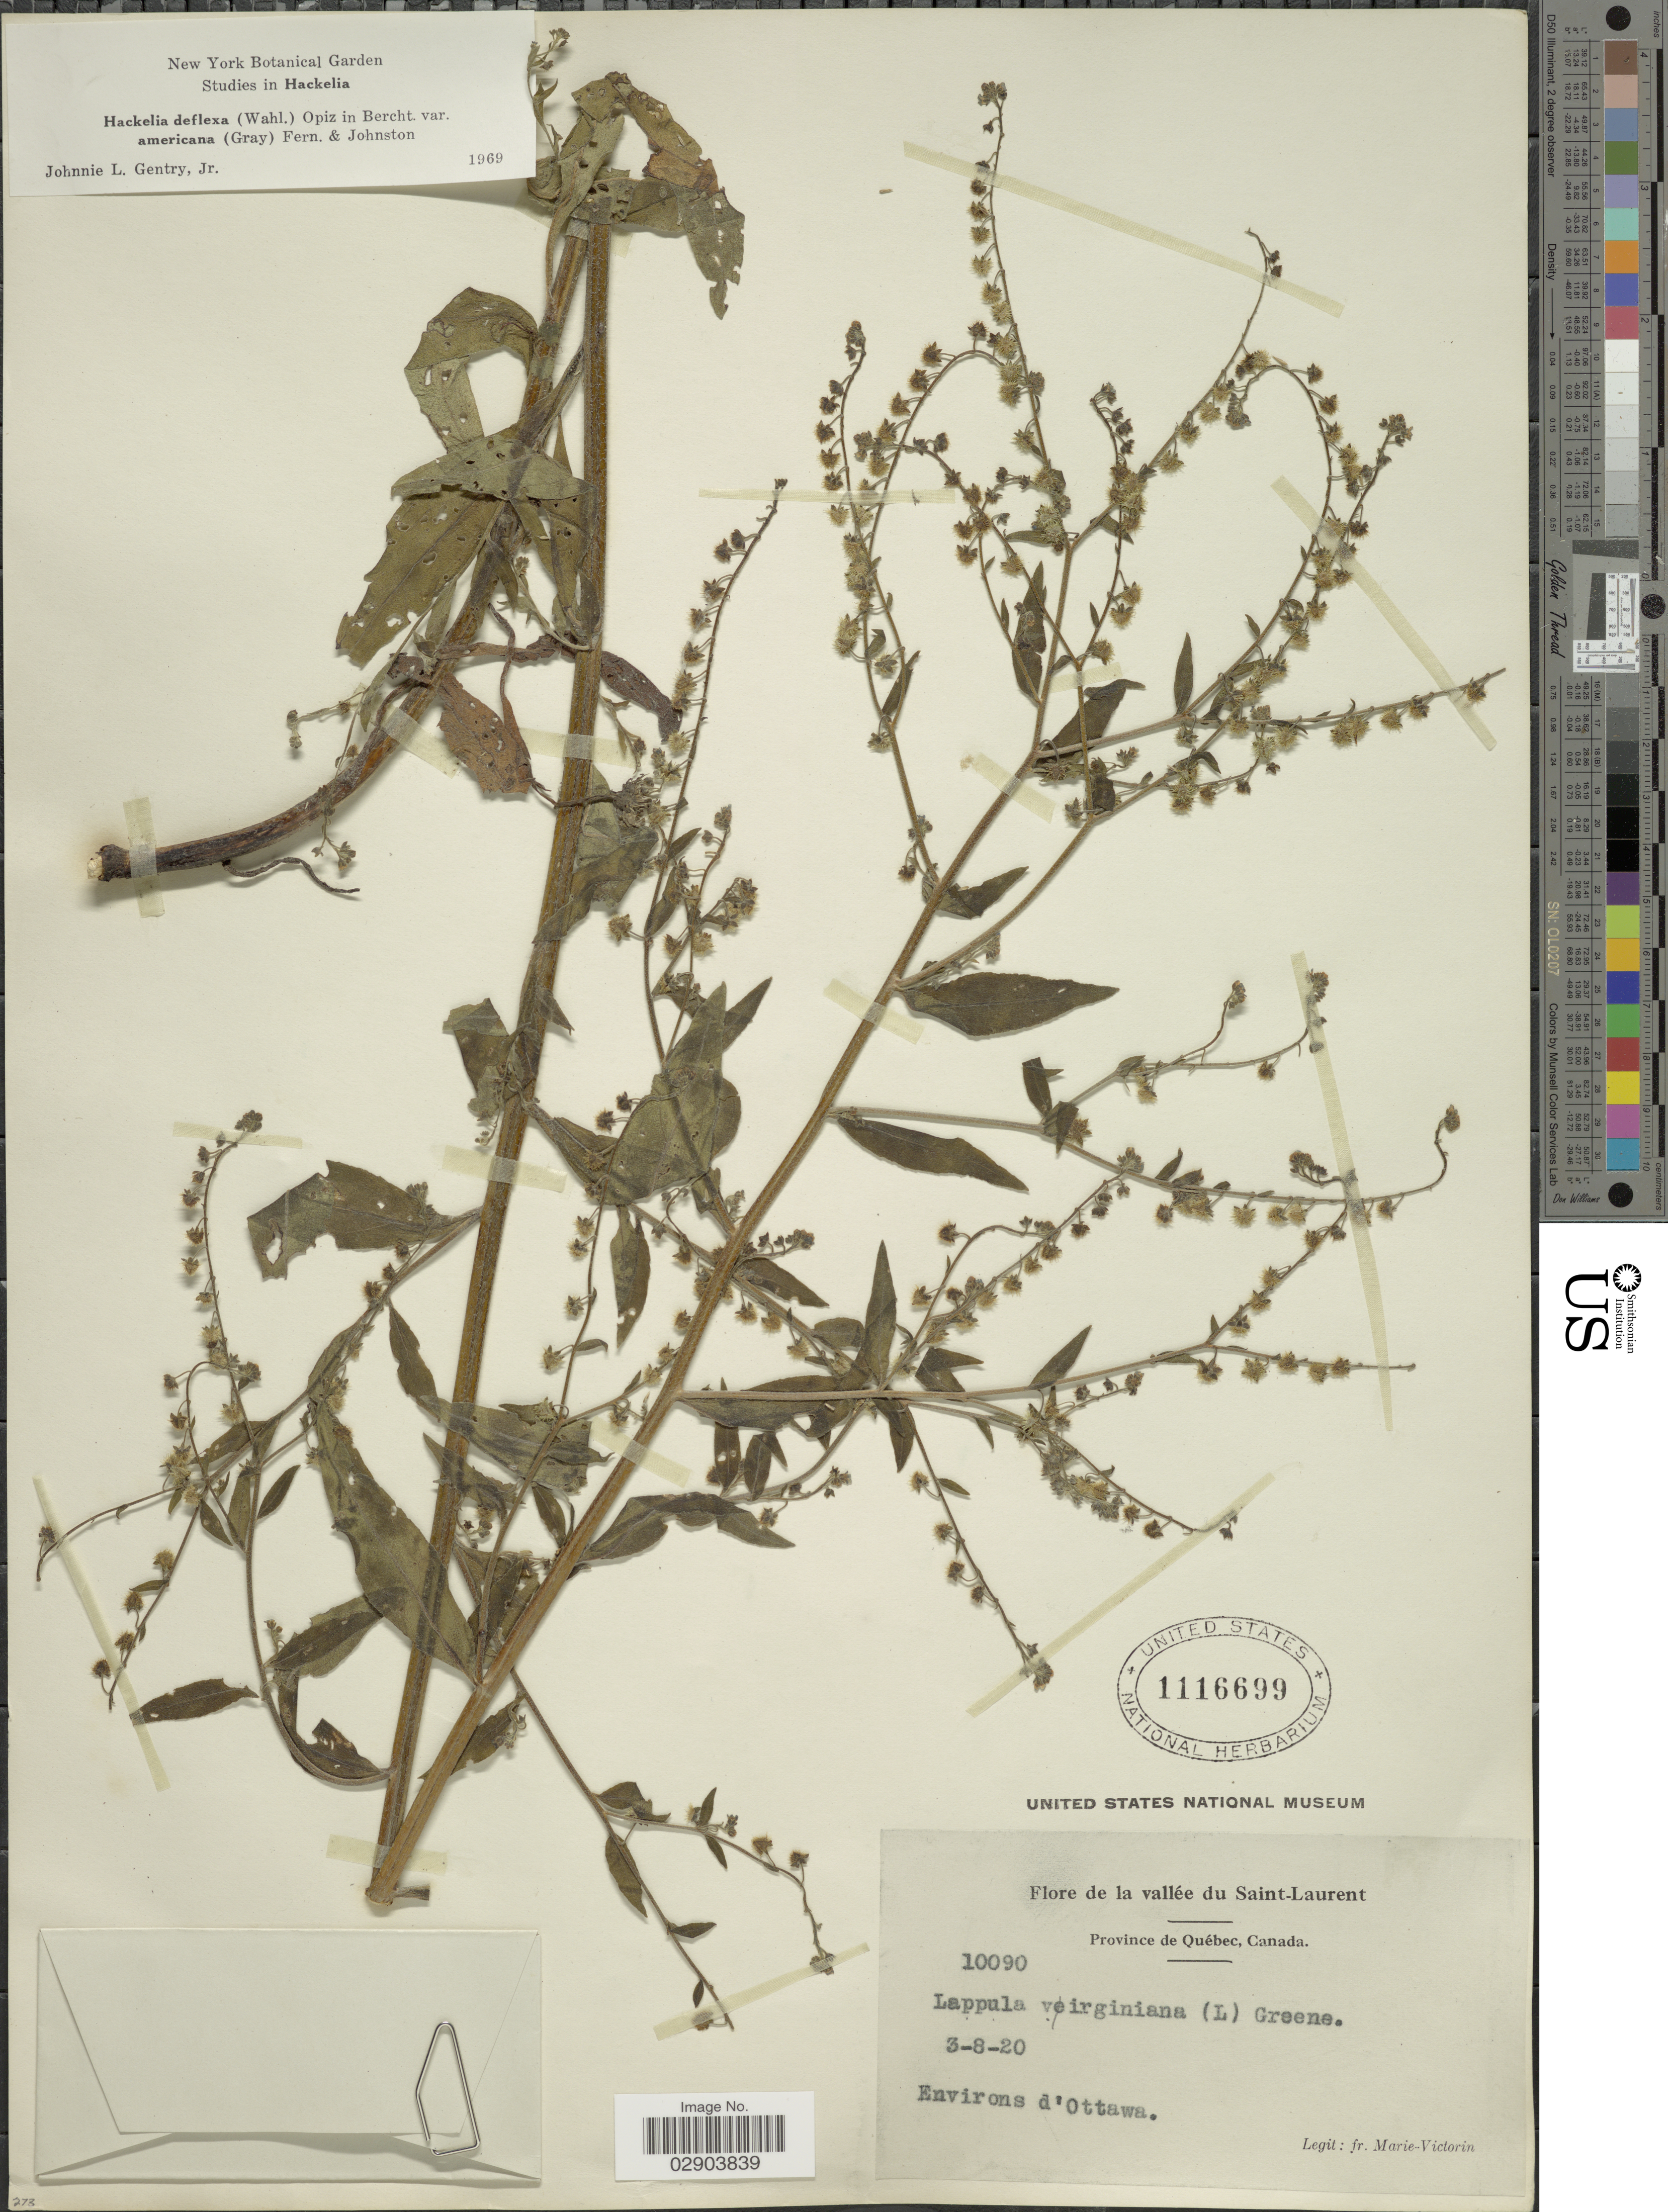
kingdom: Plantae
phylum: Tracheophyta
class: Magnoliopsida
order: Boraginales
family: Boraginaceae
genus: Hackelia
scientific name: Hackelia deflexa var. americana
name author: (A. Gray) Fernald & I.M. Johnst.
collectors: F. Marie-Victorin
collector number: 10090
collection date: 1920-08-03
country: Canada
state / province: Quebec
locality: La vallée du Saint-Laurent, Environs d'Ottawa.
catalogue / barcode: US 1116699